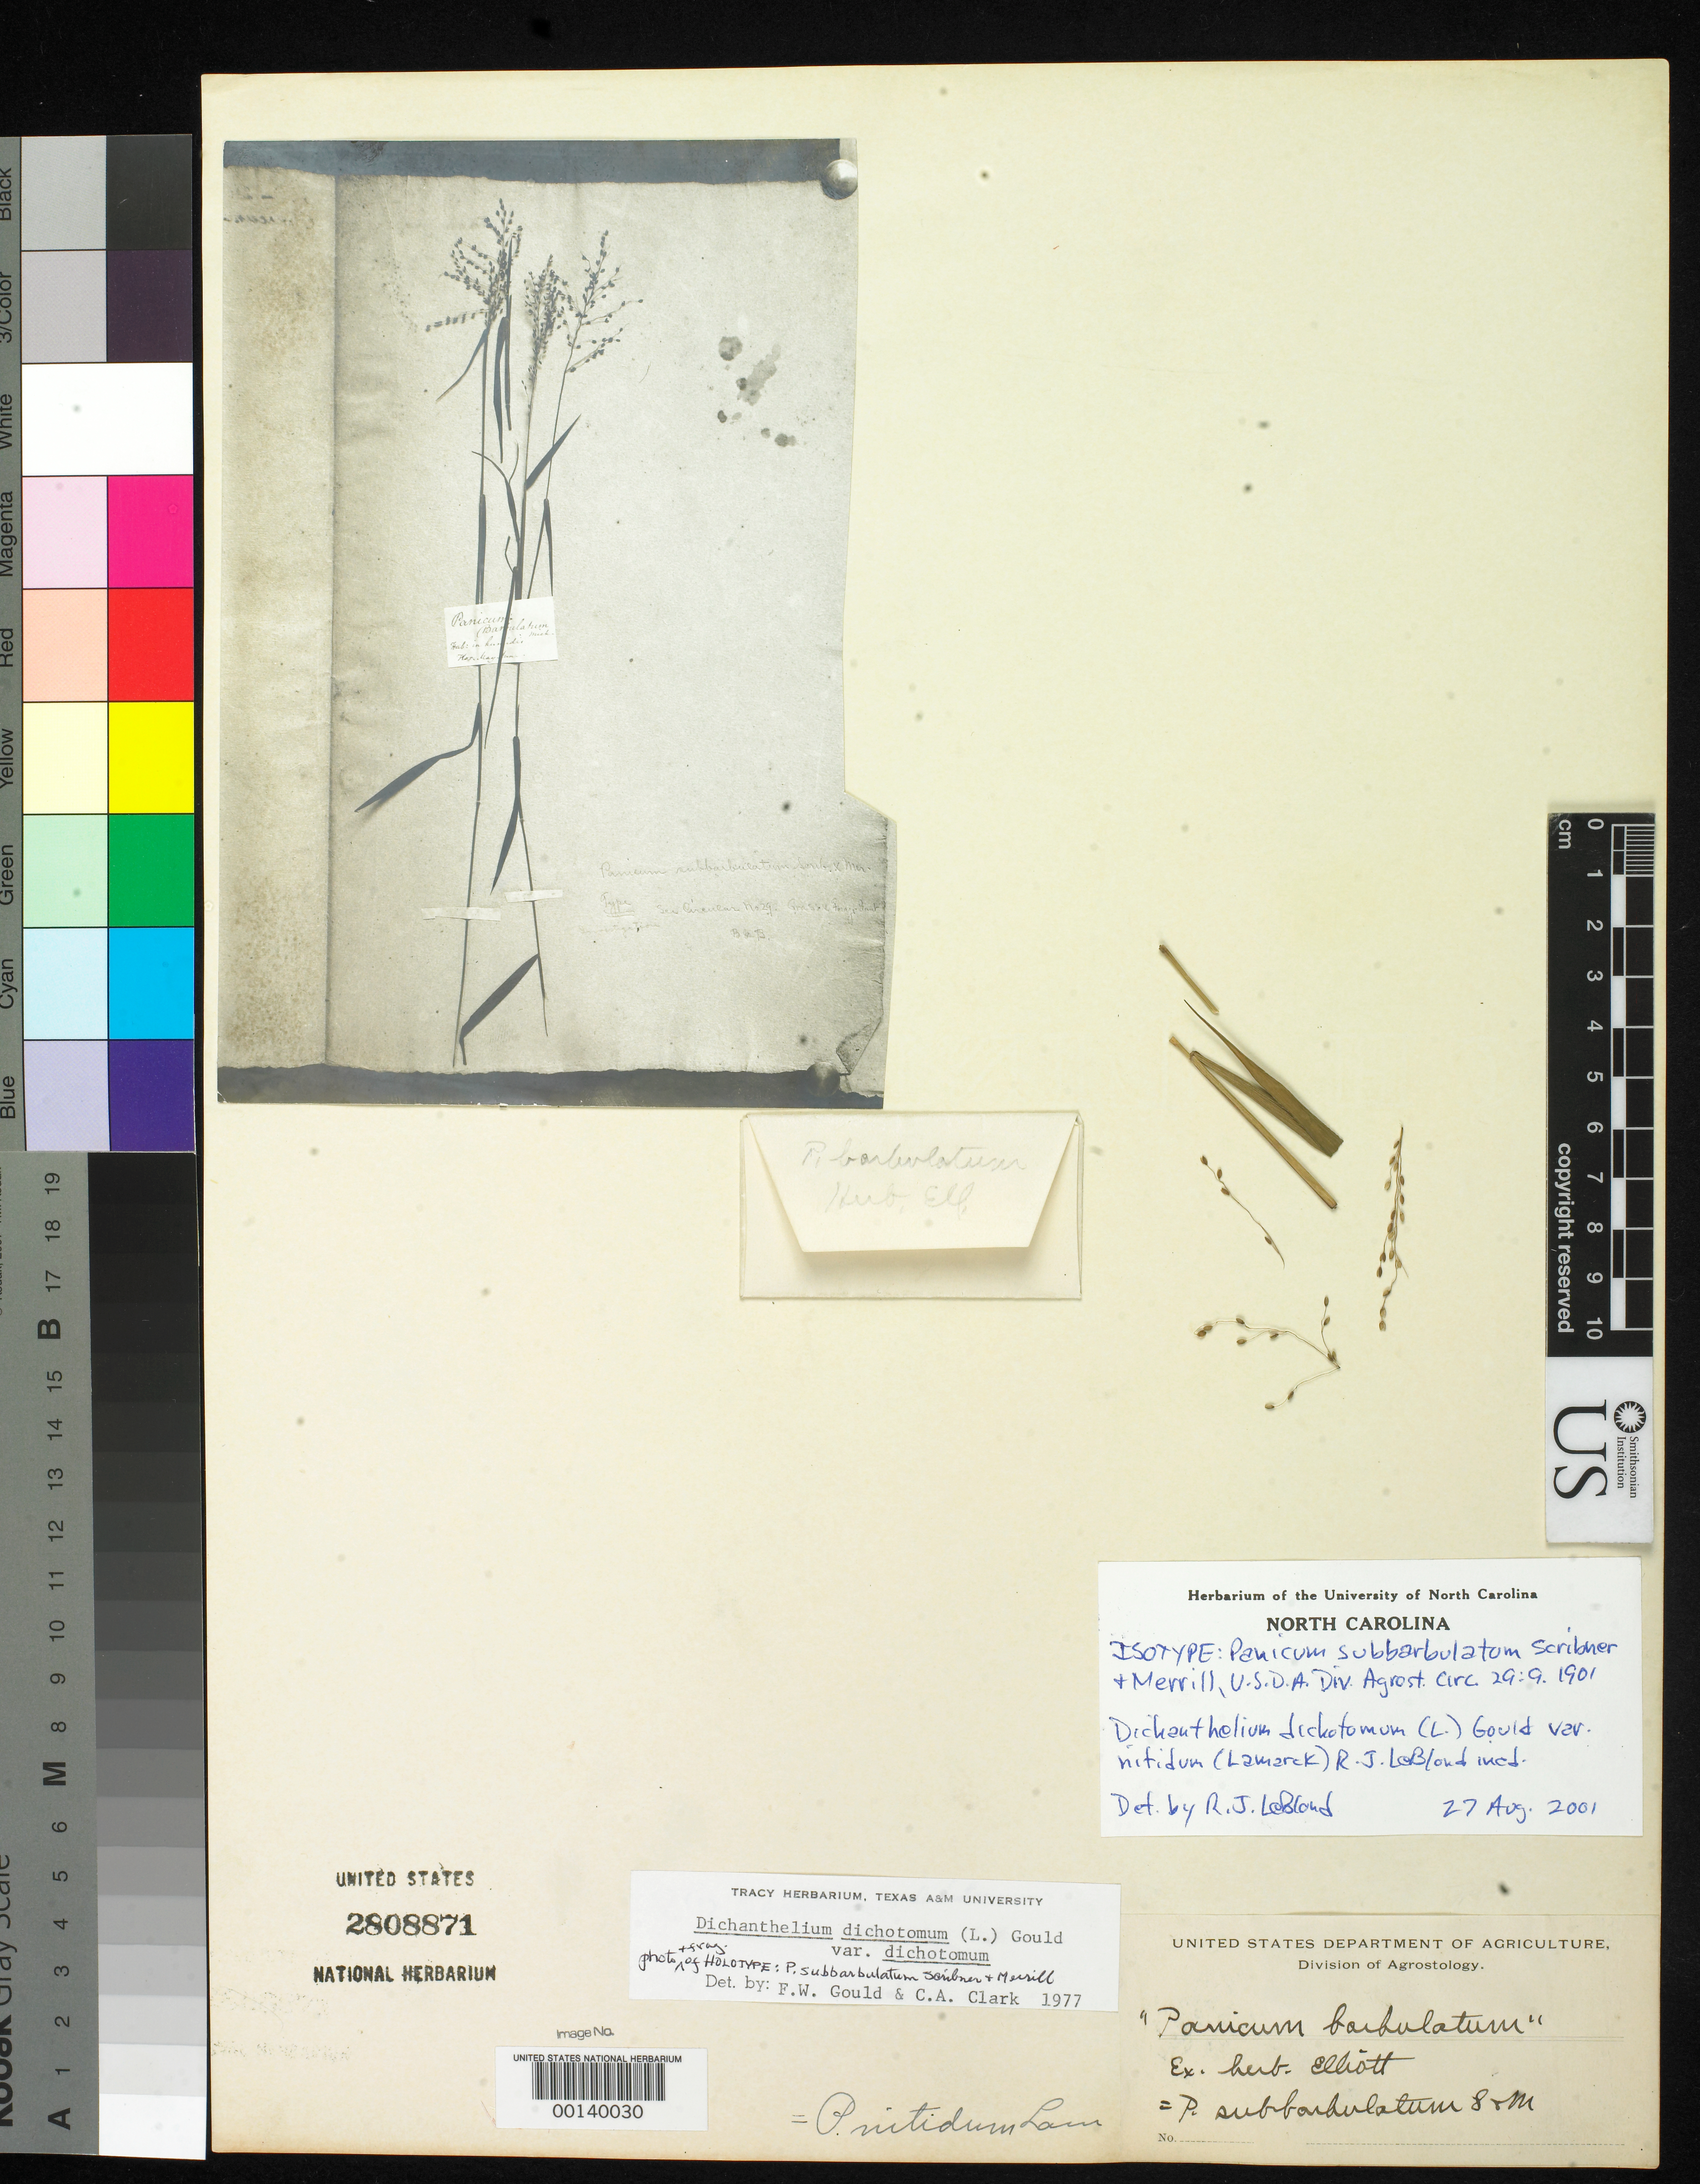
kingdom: Plantae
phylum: Tracheophyta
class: Liliopsida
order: Poales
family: Poaceae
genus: Panicum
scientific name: Panicum subbarbulatum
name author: Scribn. & Merr.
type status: Type Fragment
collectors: ex herb. Elliott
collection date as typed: May ---- to -- Jun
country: United States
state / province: South Carolina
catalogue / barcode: US 2808871